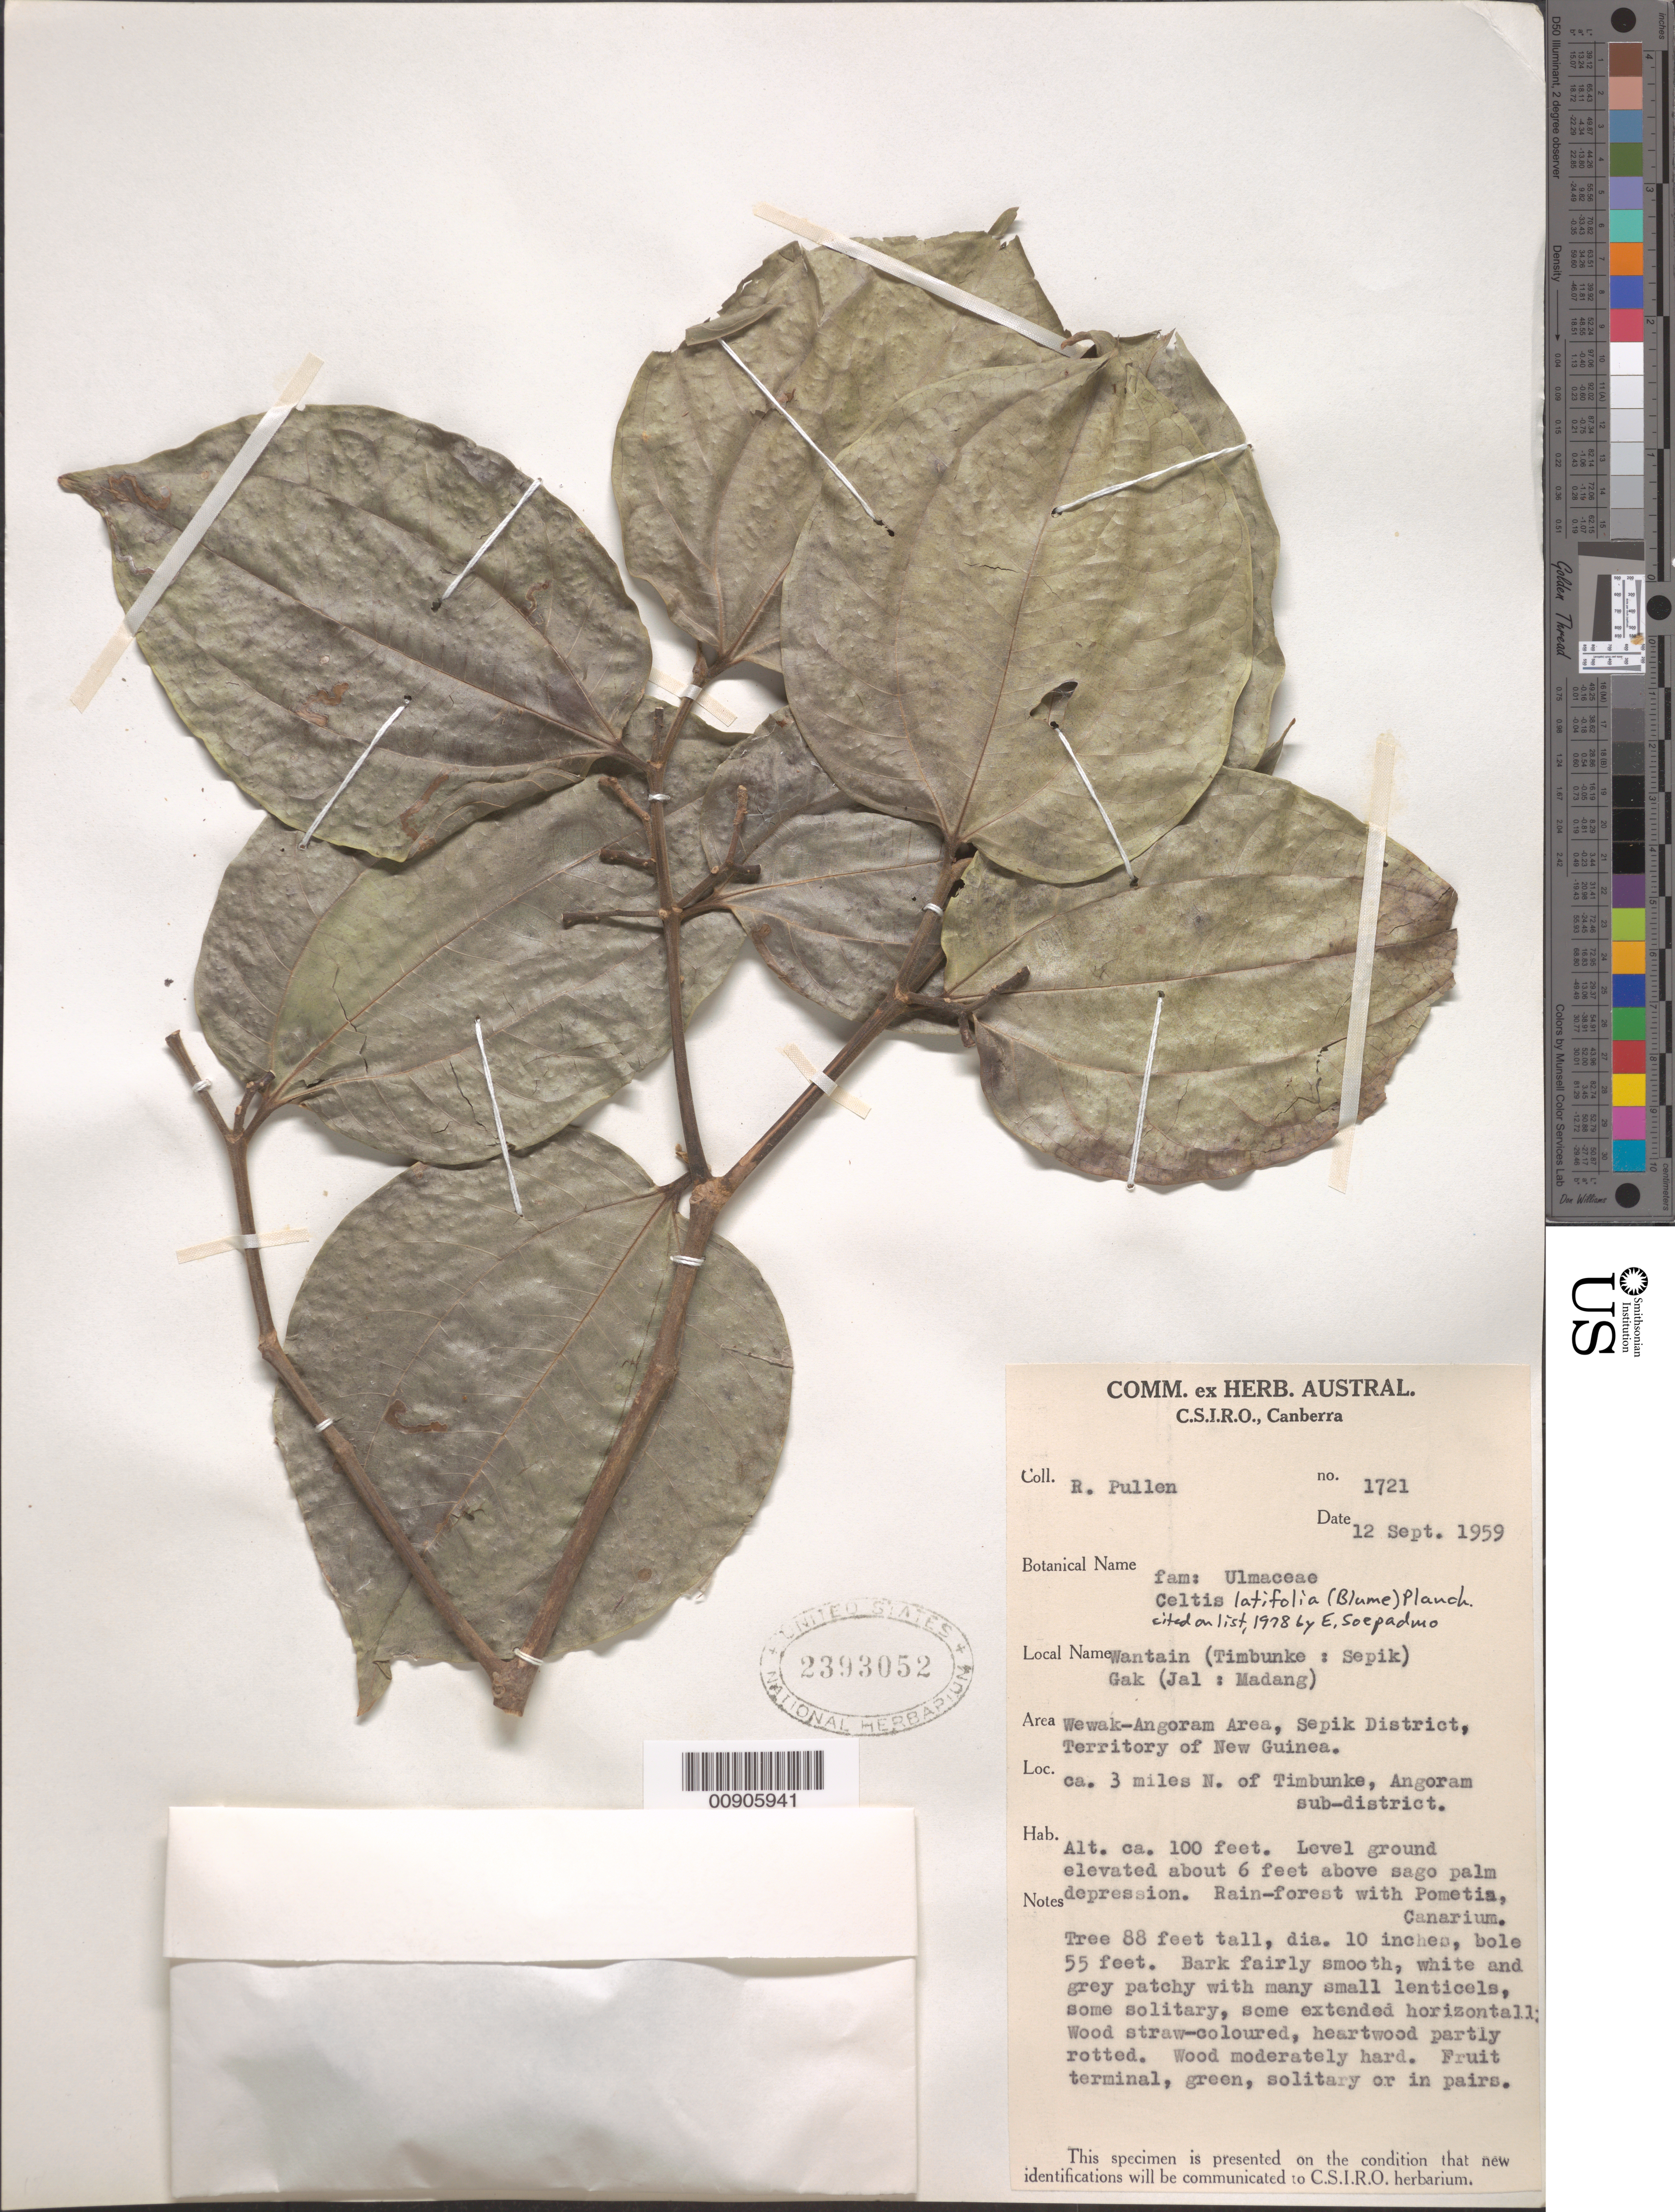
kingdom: Plantae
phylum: Tracheophyta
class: Magnoliopsida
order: Rosales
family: Cannabaceae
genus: Celtis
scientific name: Celtis rigescens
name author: (Miq.) Planch.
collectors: R. Pullen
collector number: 1721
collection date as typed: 12 Sep 1959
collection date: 1959-09-12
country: Papua New Guinea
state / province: East Sepik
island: New Guinea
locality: Wewak-Angorum area, Sepik District, Territory of New Guinea. Ca. 3 miles N of Timbunke, Angoram sub-district.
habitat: Level ground elevated about 6 feet above sago palm depression. Rain forest with Pometia, Canarium.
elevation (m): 30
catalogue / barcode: US 2393052